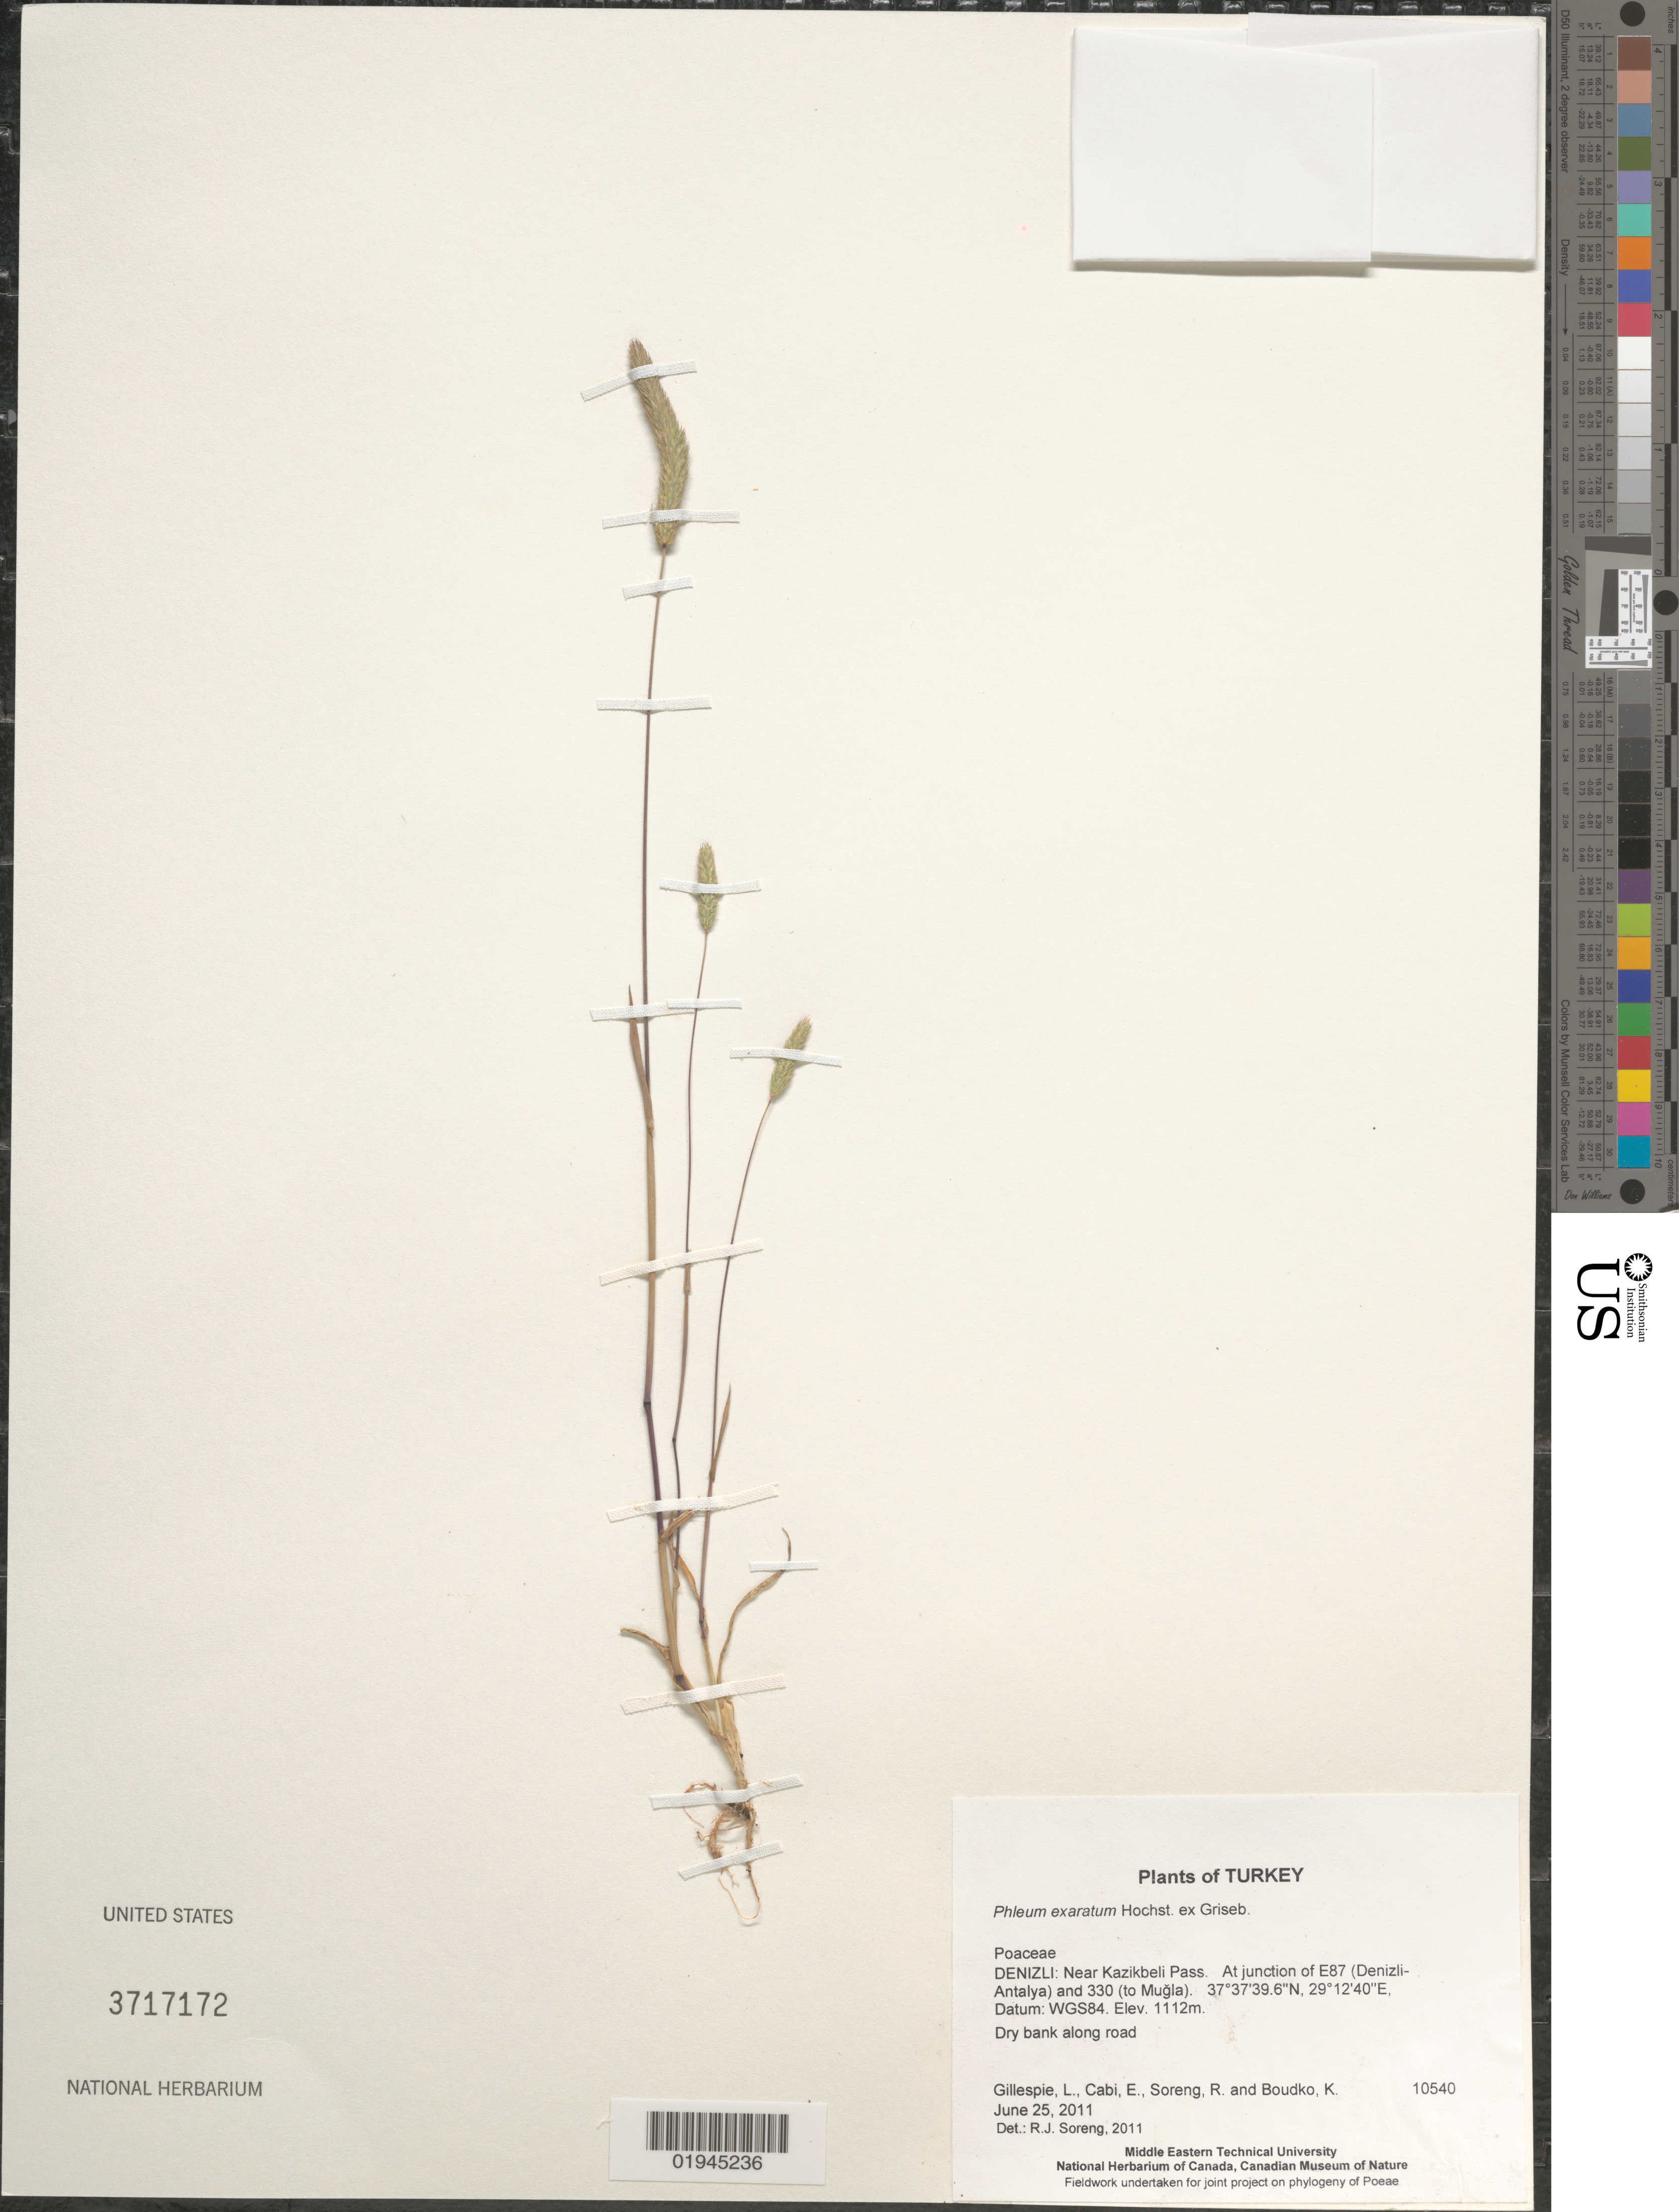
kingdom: Plantae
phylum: Tracheophyta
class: Liliopsida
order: Poales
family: Poaceae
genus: Phleum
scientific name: Phleum exaratum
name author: Hochst. ex Griseb.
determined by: Soreng, Robert J., Research Associate (BOT), Smithsonian Institution - National Museum of Natural History (UNITED STATES)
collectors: L. J. Gillespie, E. Cabi, R. J. Soreng & K. Boudko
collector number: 10540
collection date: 2011-06-25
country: Turkey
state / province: Denizli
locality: Near Kazikbeli Pass. At junction of E87 (Denizli-Antalya) and 330 (to Mugla)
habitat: Dry bank along road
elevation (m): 1112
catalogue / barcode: US 3717172